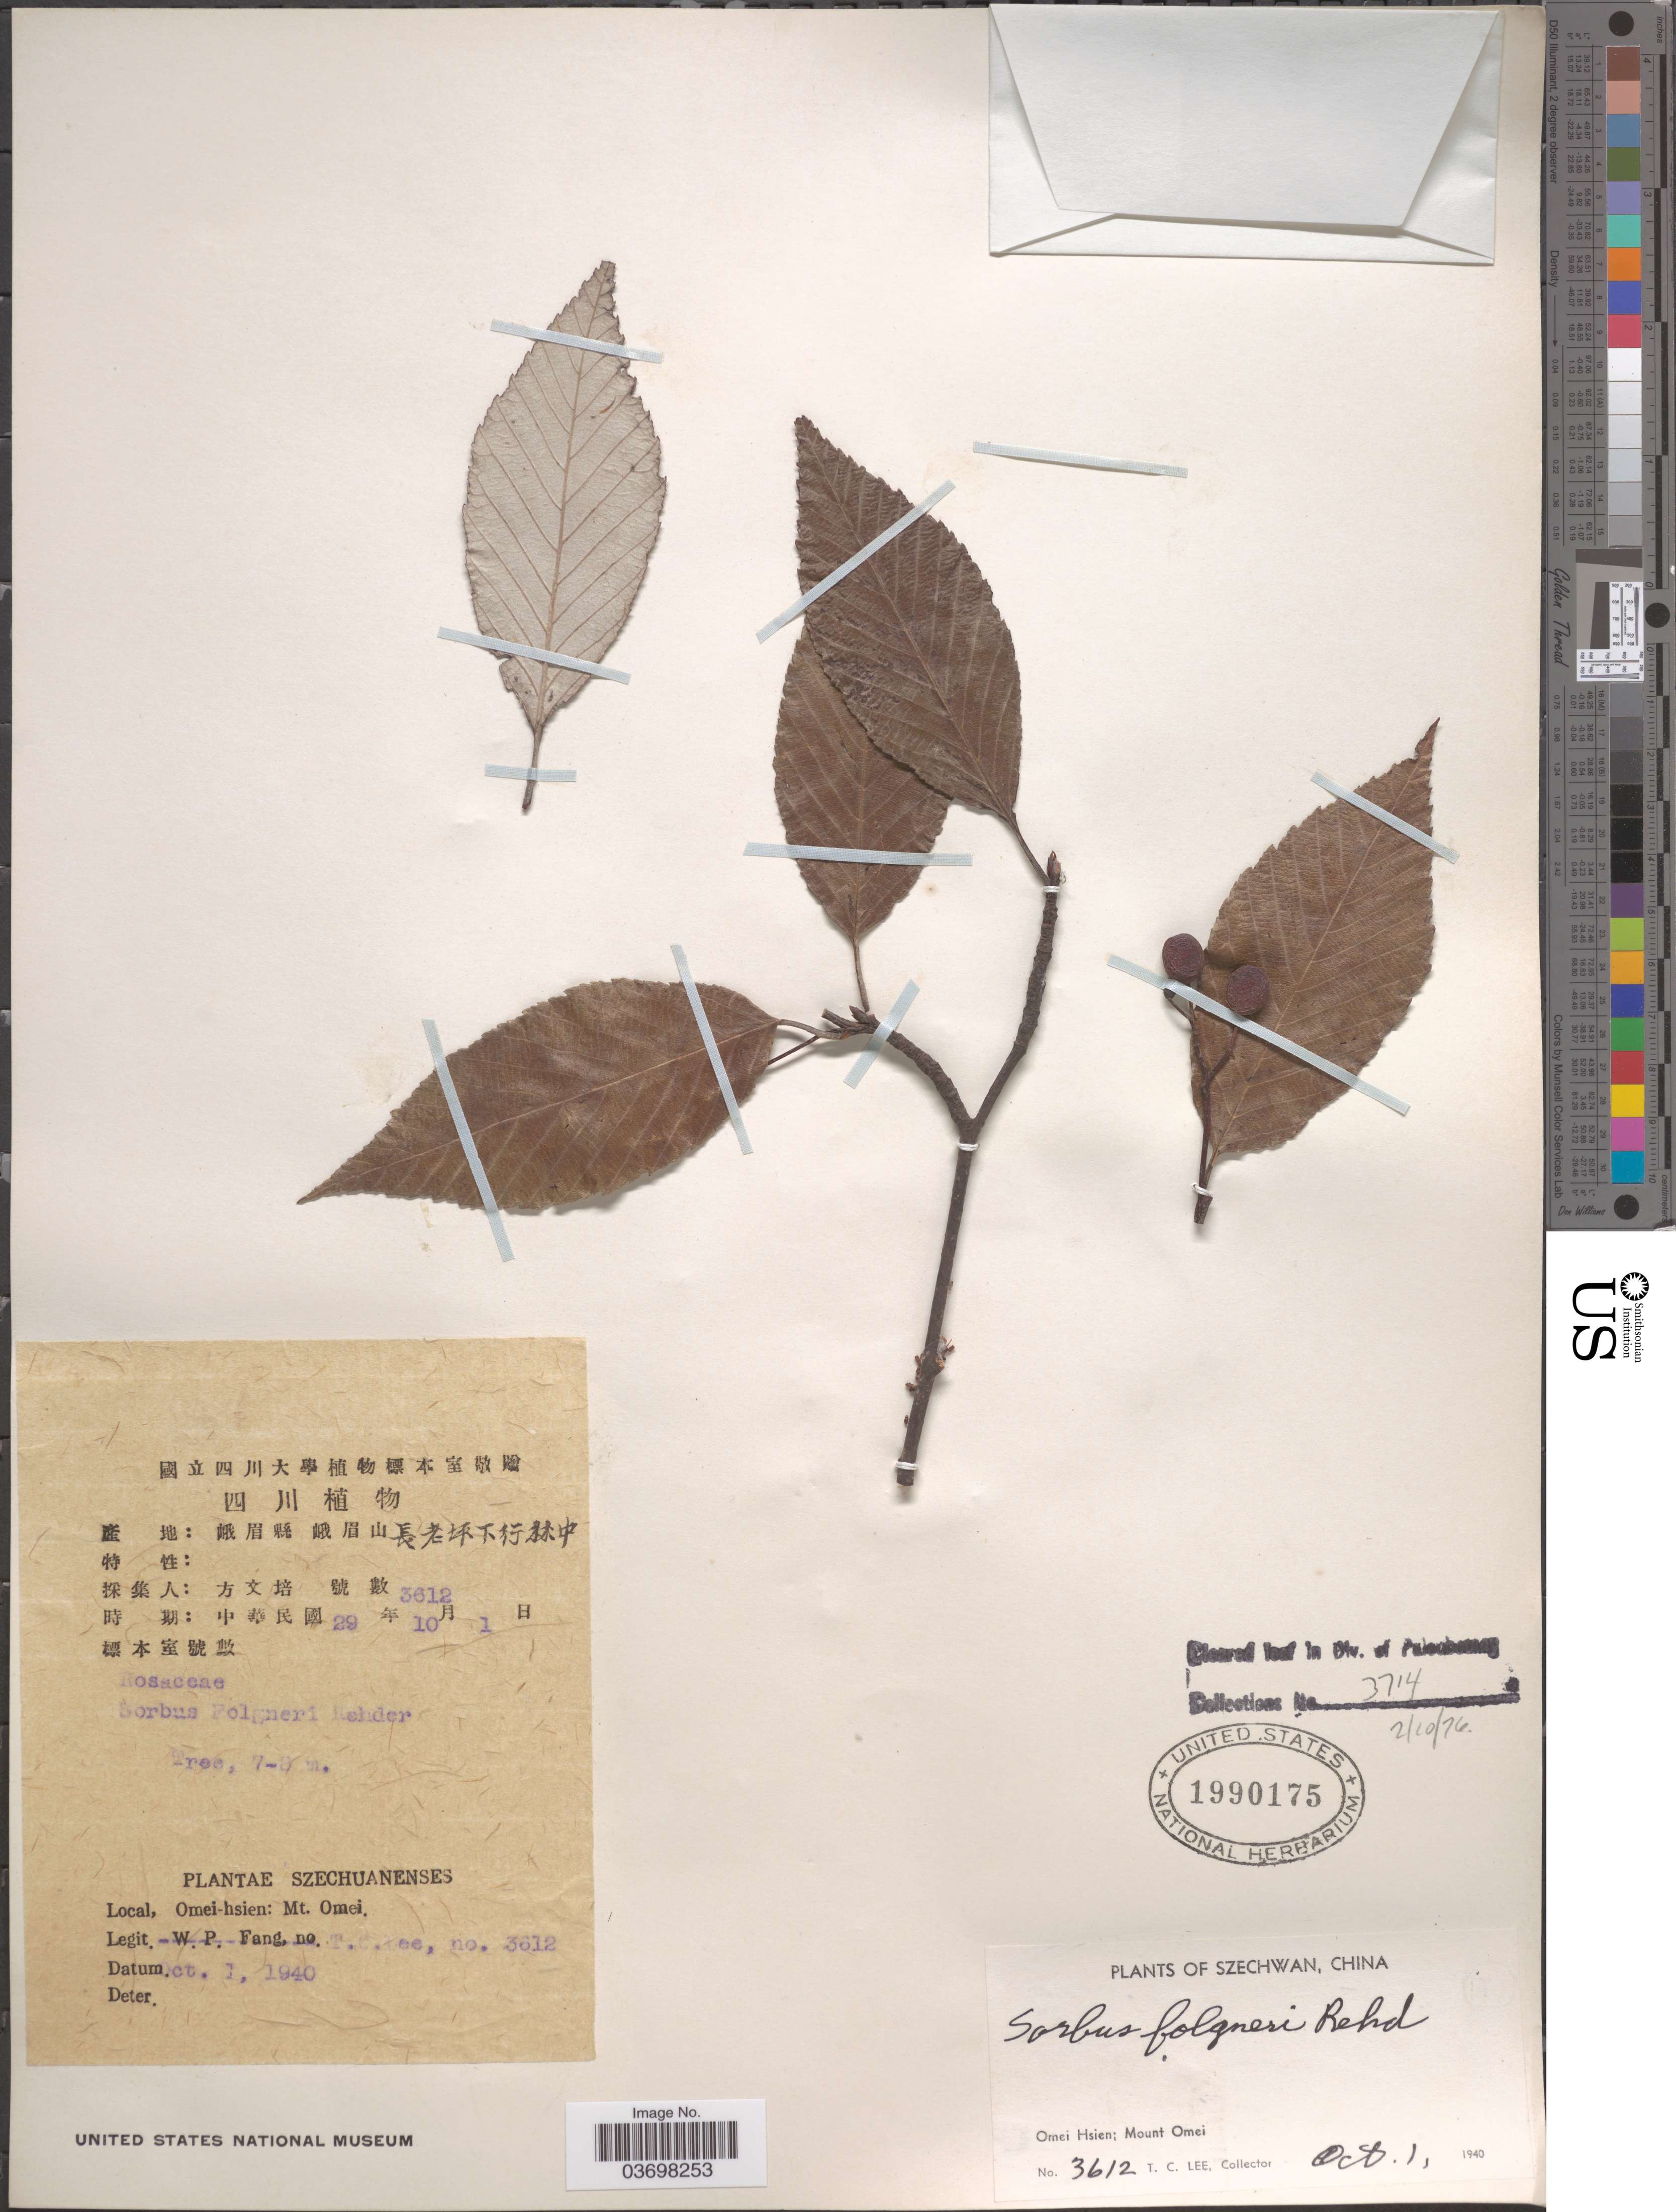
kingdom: Plantae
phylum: Tracheophyta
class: Magnoliopsida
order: Rosales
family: Rosaceae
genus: Sorbus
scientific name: Sorbus folgneri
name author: (C.K. Schneid.) Rehder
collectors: T. Lee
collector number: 3612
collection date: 1940-10-01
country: China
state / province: Sichuan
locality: Szechwan. Omei Hsien; Mount Omei.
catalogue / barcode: US 1990175